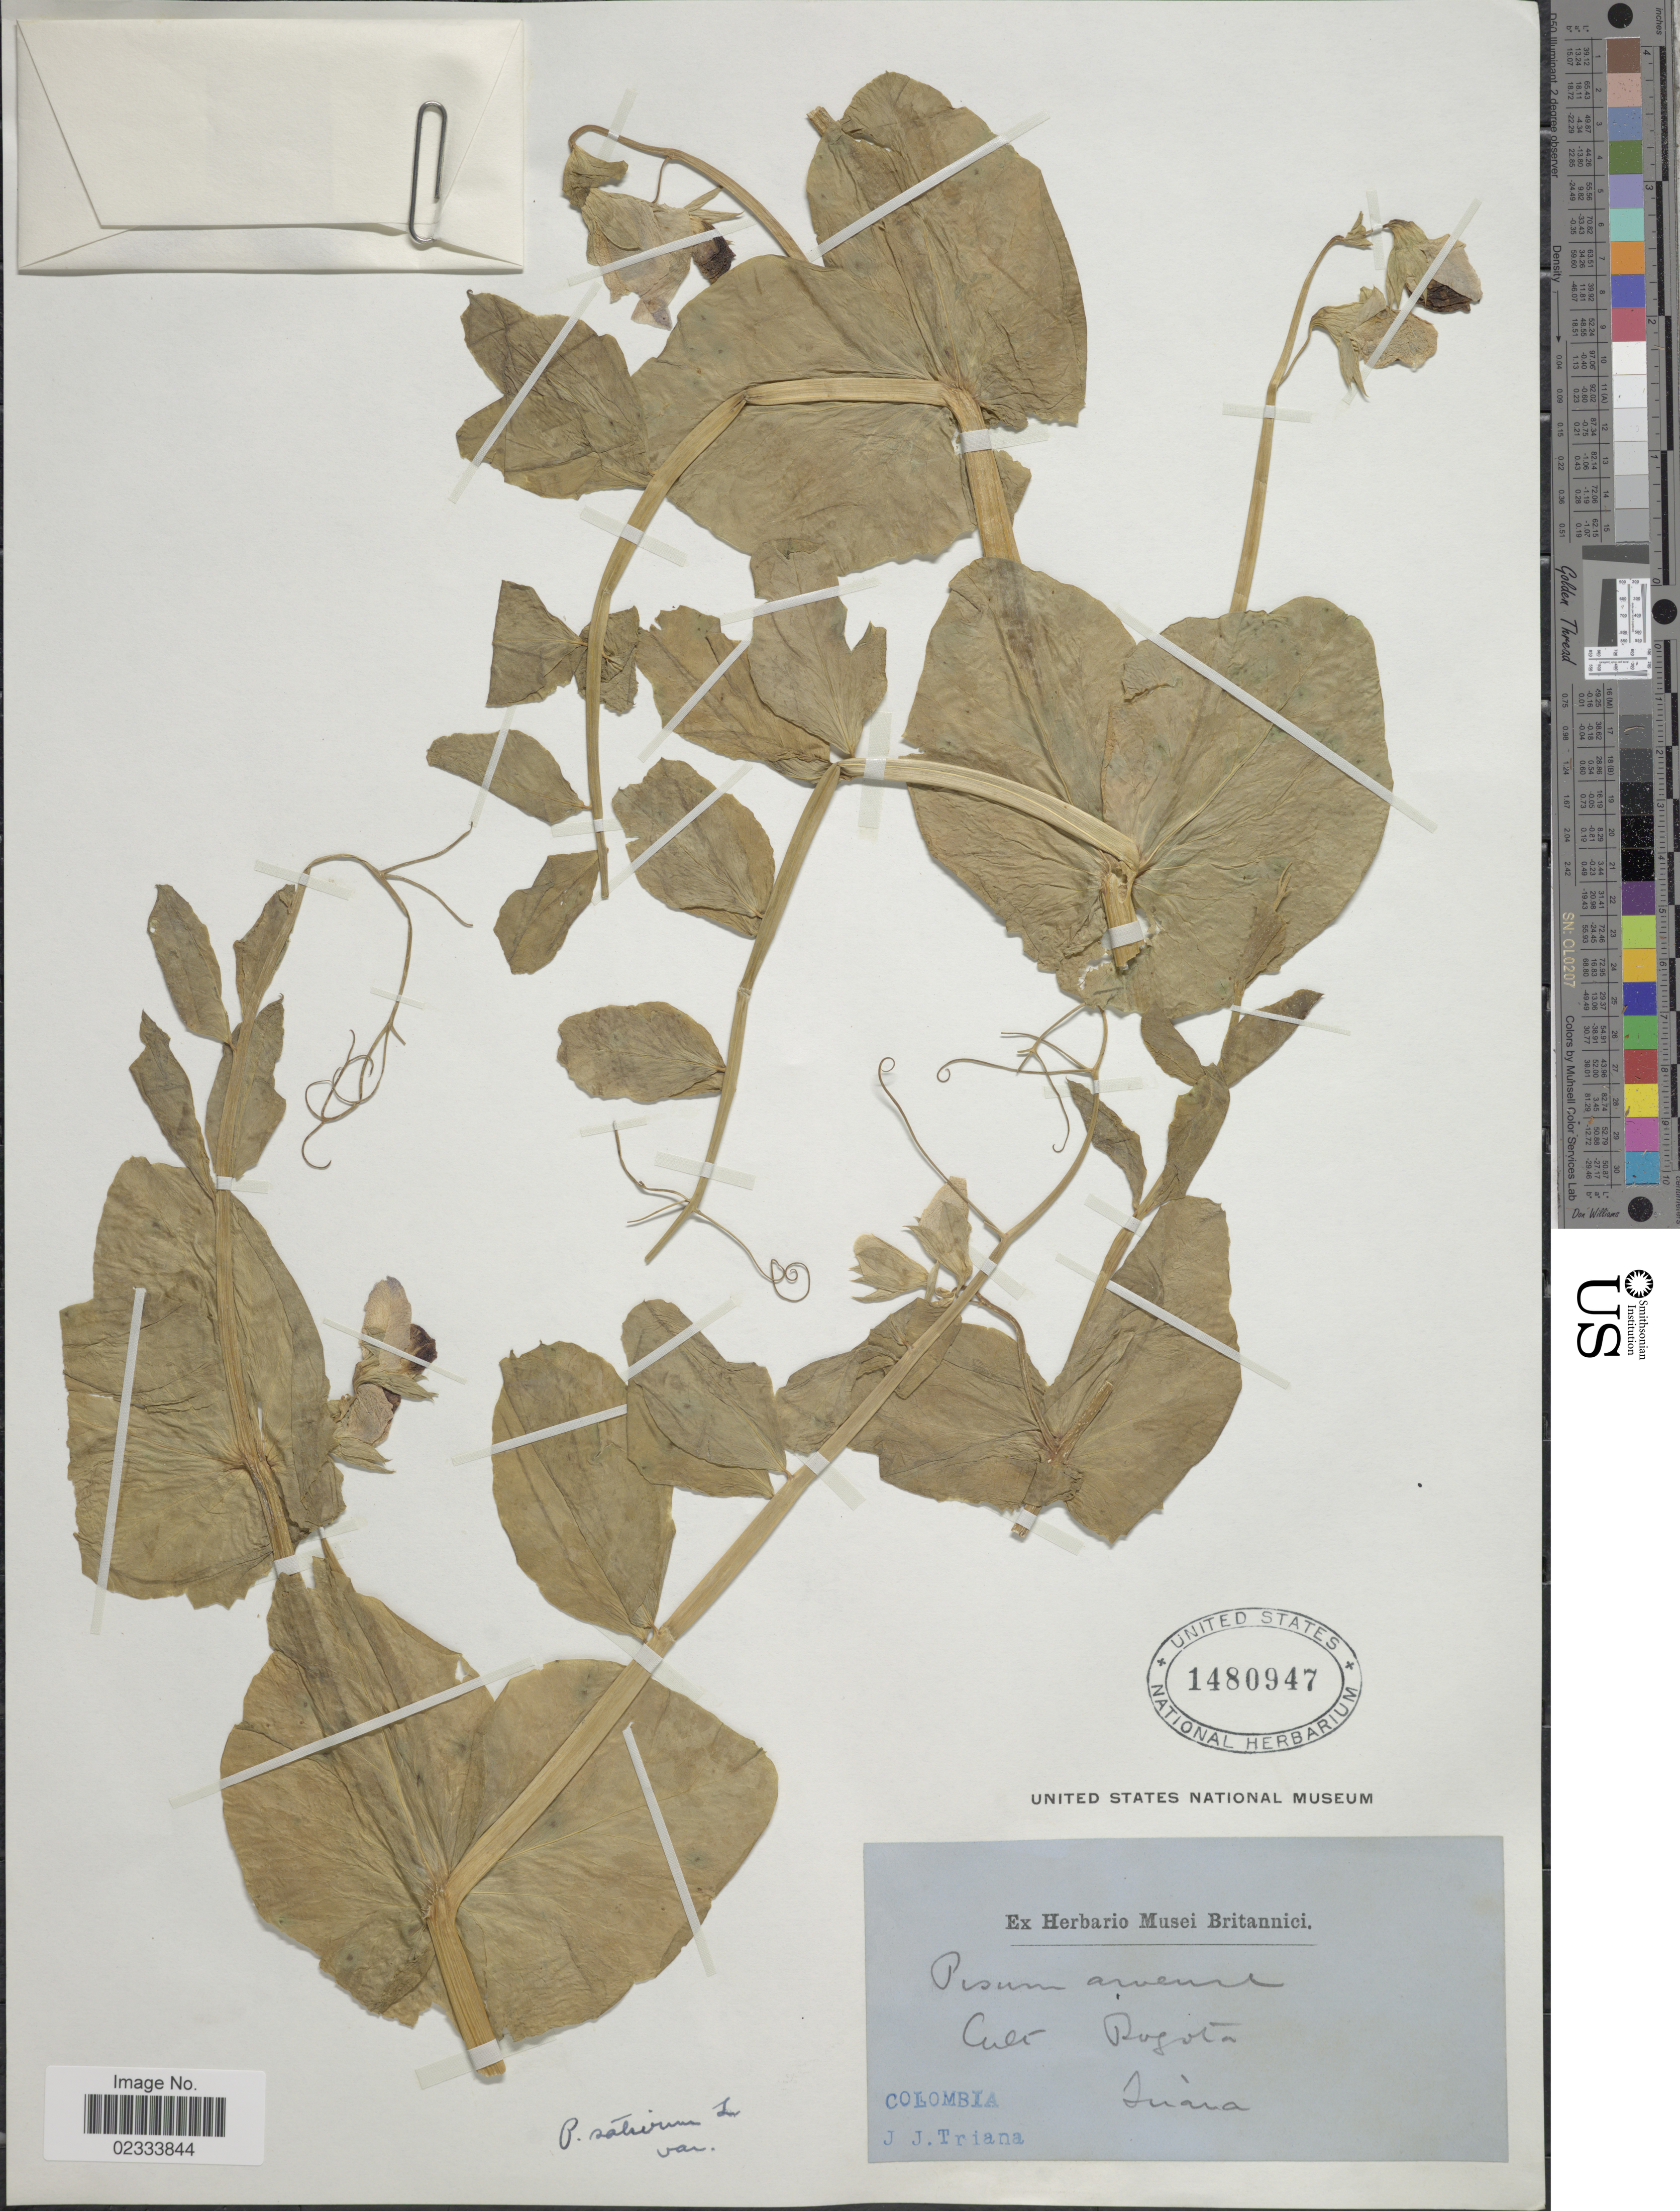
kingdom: Plantae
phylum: Tracheophyta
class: Magnoliopsida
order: Fabales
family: Fabaceae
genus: Pisum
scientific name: Pisum sativum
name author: L.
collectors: J. J. Triana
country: Colombia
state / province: Bogota D.C.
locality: Cult. Bogota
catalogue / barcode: US 1480947